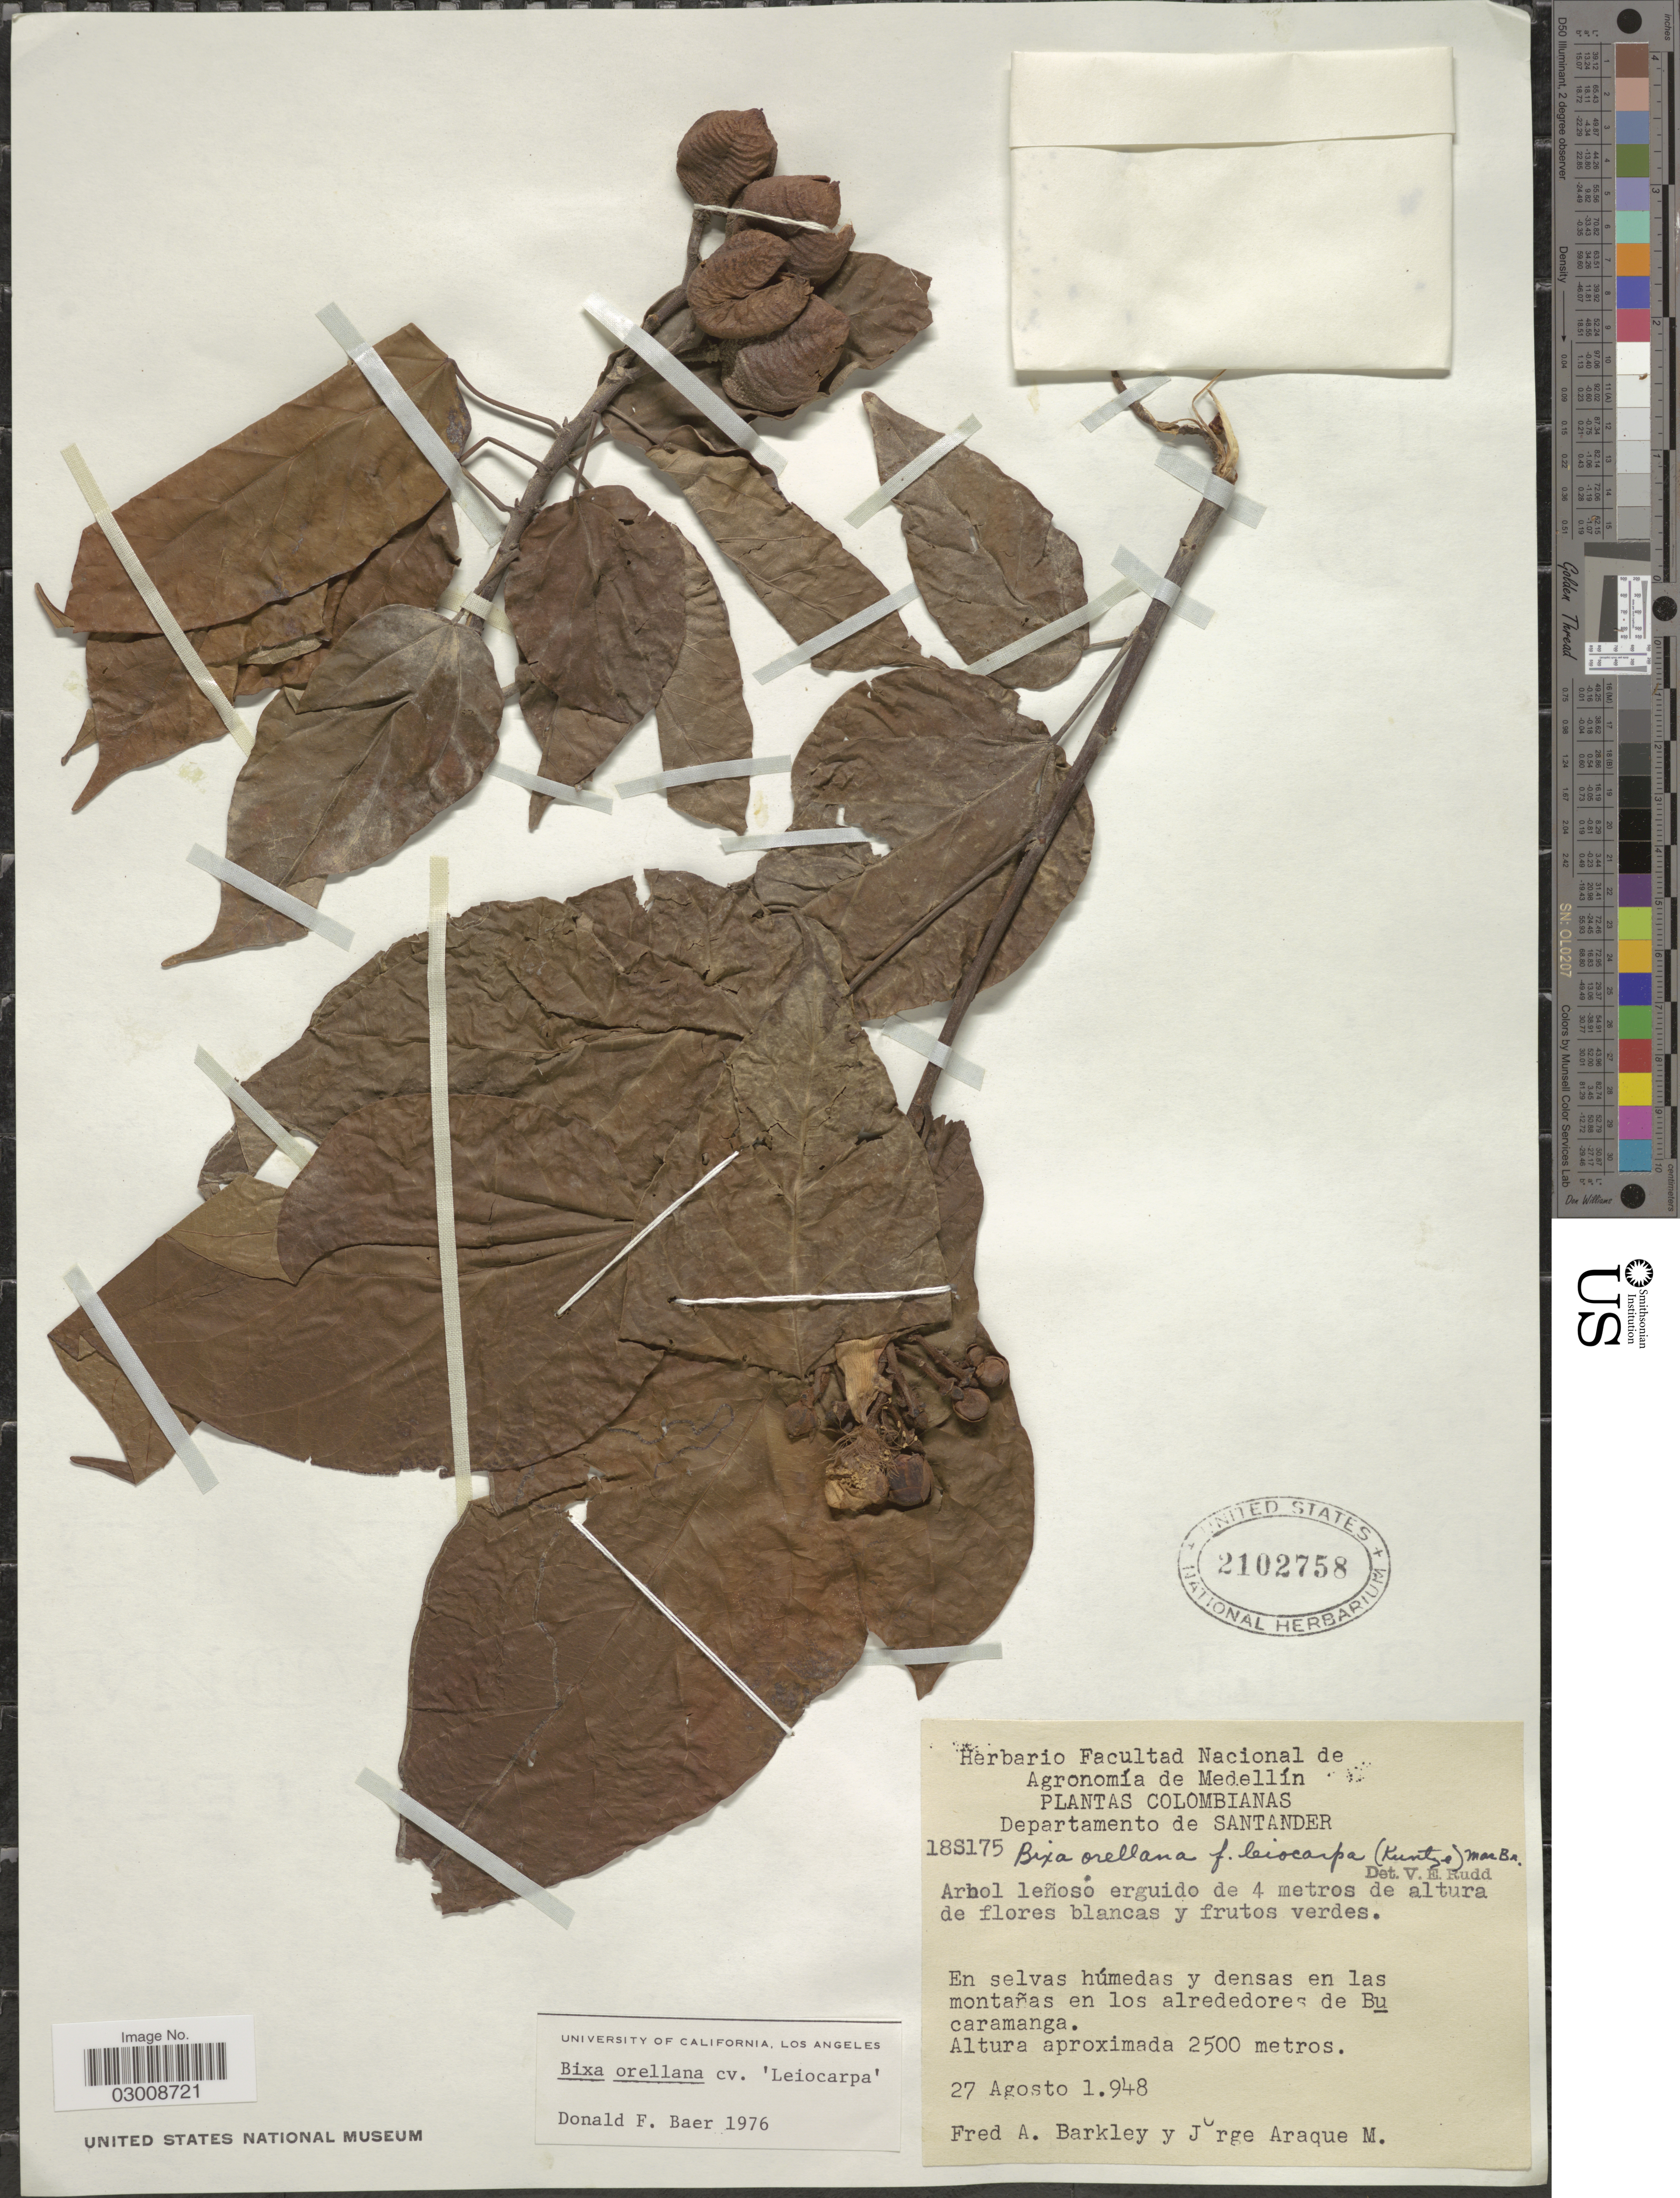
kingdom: Plantae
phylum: Tracheophyta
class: Magnoliopsida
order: Malvales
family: Bixaceae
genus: Bixa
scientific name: Bixa orellana f. leiocarpa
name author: (Kuntze) J.F. Macbr.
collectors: F. A. Barkley & J. Araque Molina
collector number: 18S175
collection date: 1948-08-27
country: Colombia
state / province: Santander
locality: Departamento de Santander, En selvas húmedas y densas en las montañas en los alrededores de Bucaramanga.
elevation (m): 2500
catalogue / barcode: US 2102758